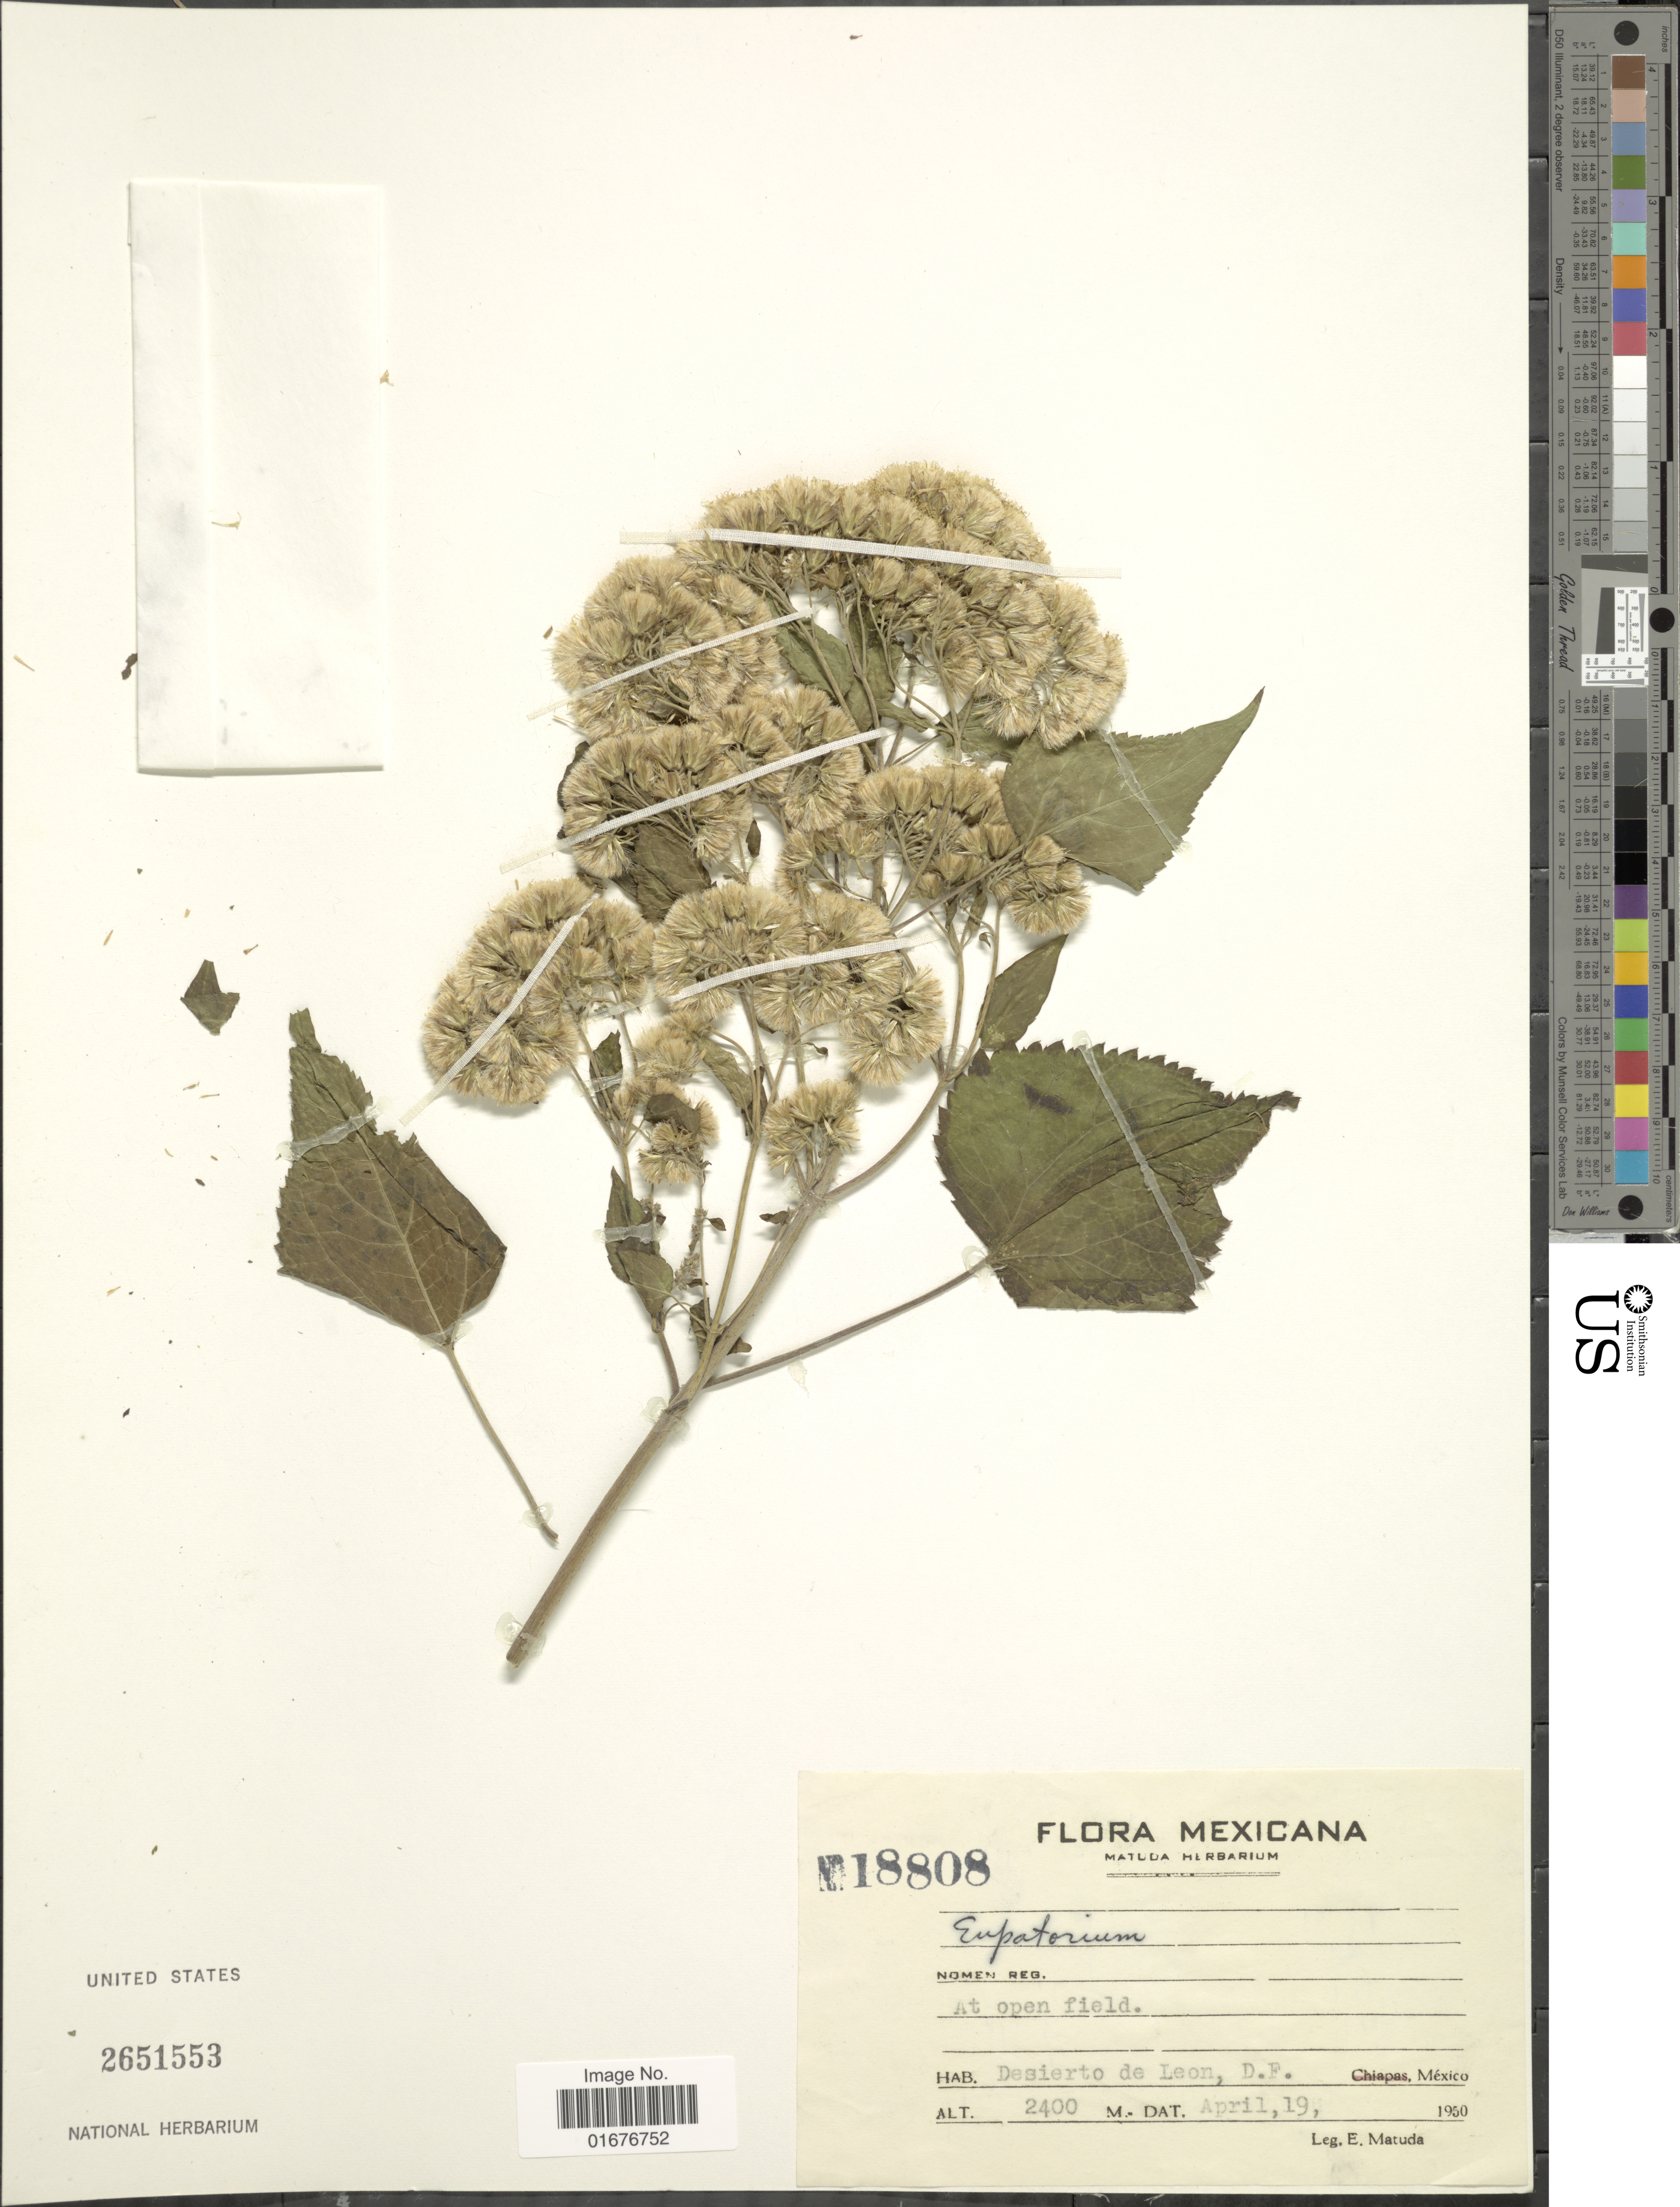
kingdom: Plantae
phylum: Tracheophyta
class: Magnoliopsida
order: Asterales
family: Asteraceae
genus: Ageratina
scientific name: Ageratina rivalis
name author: (Greenm.) R.M. King & H. Rob.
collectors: E. Matuda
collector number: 18808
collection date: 1950-04-19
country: Mexico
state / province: Distrito Federal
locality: At open field, Desierto de Leon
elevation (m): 2400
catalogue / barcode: US 2651553